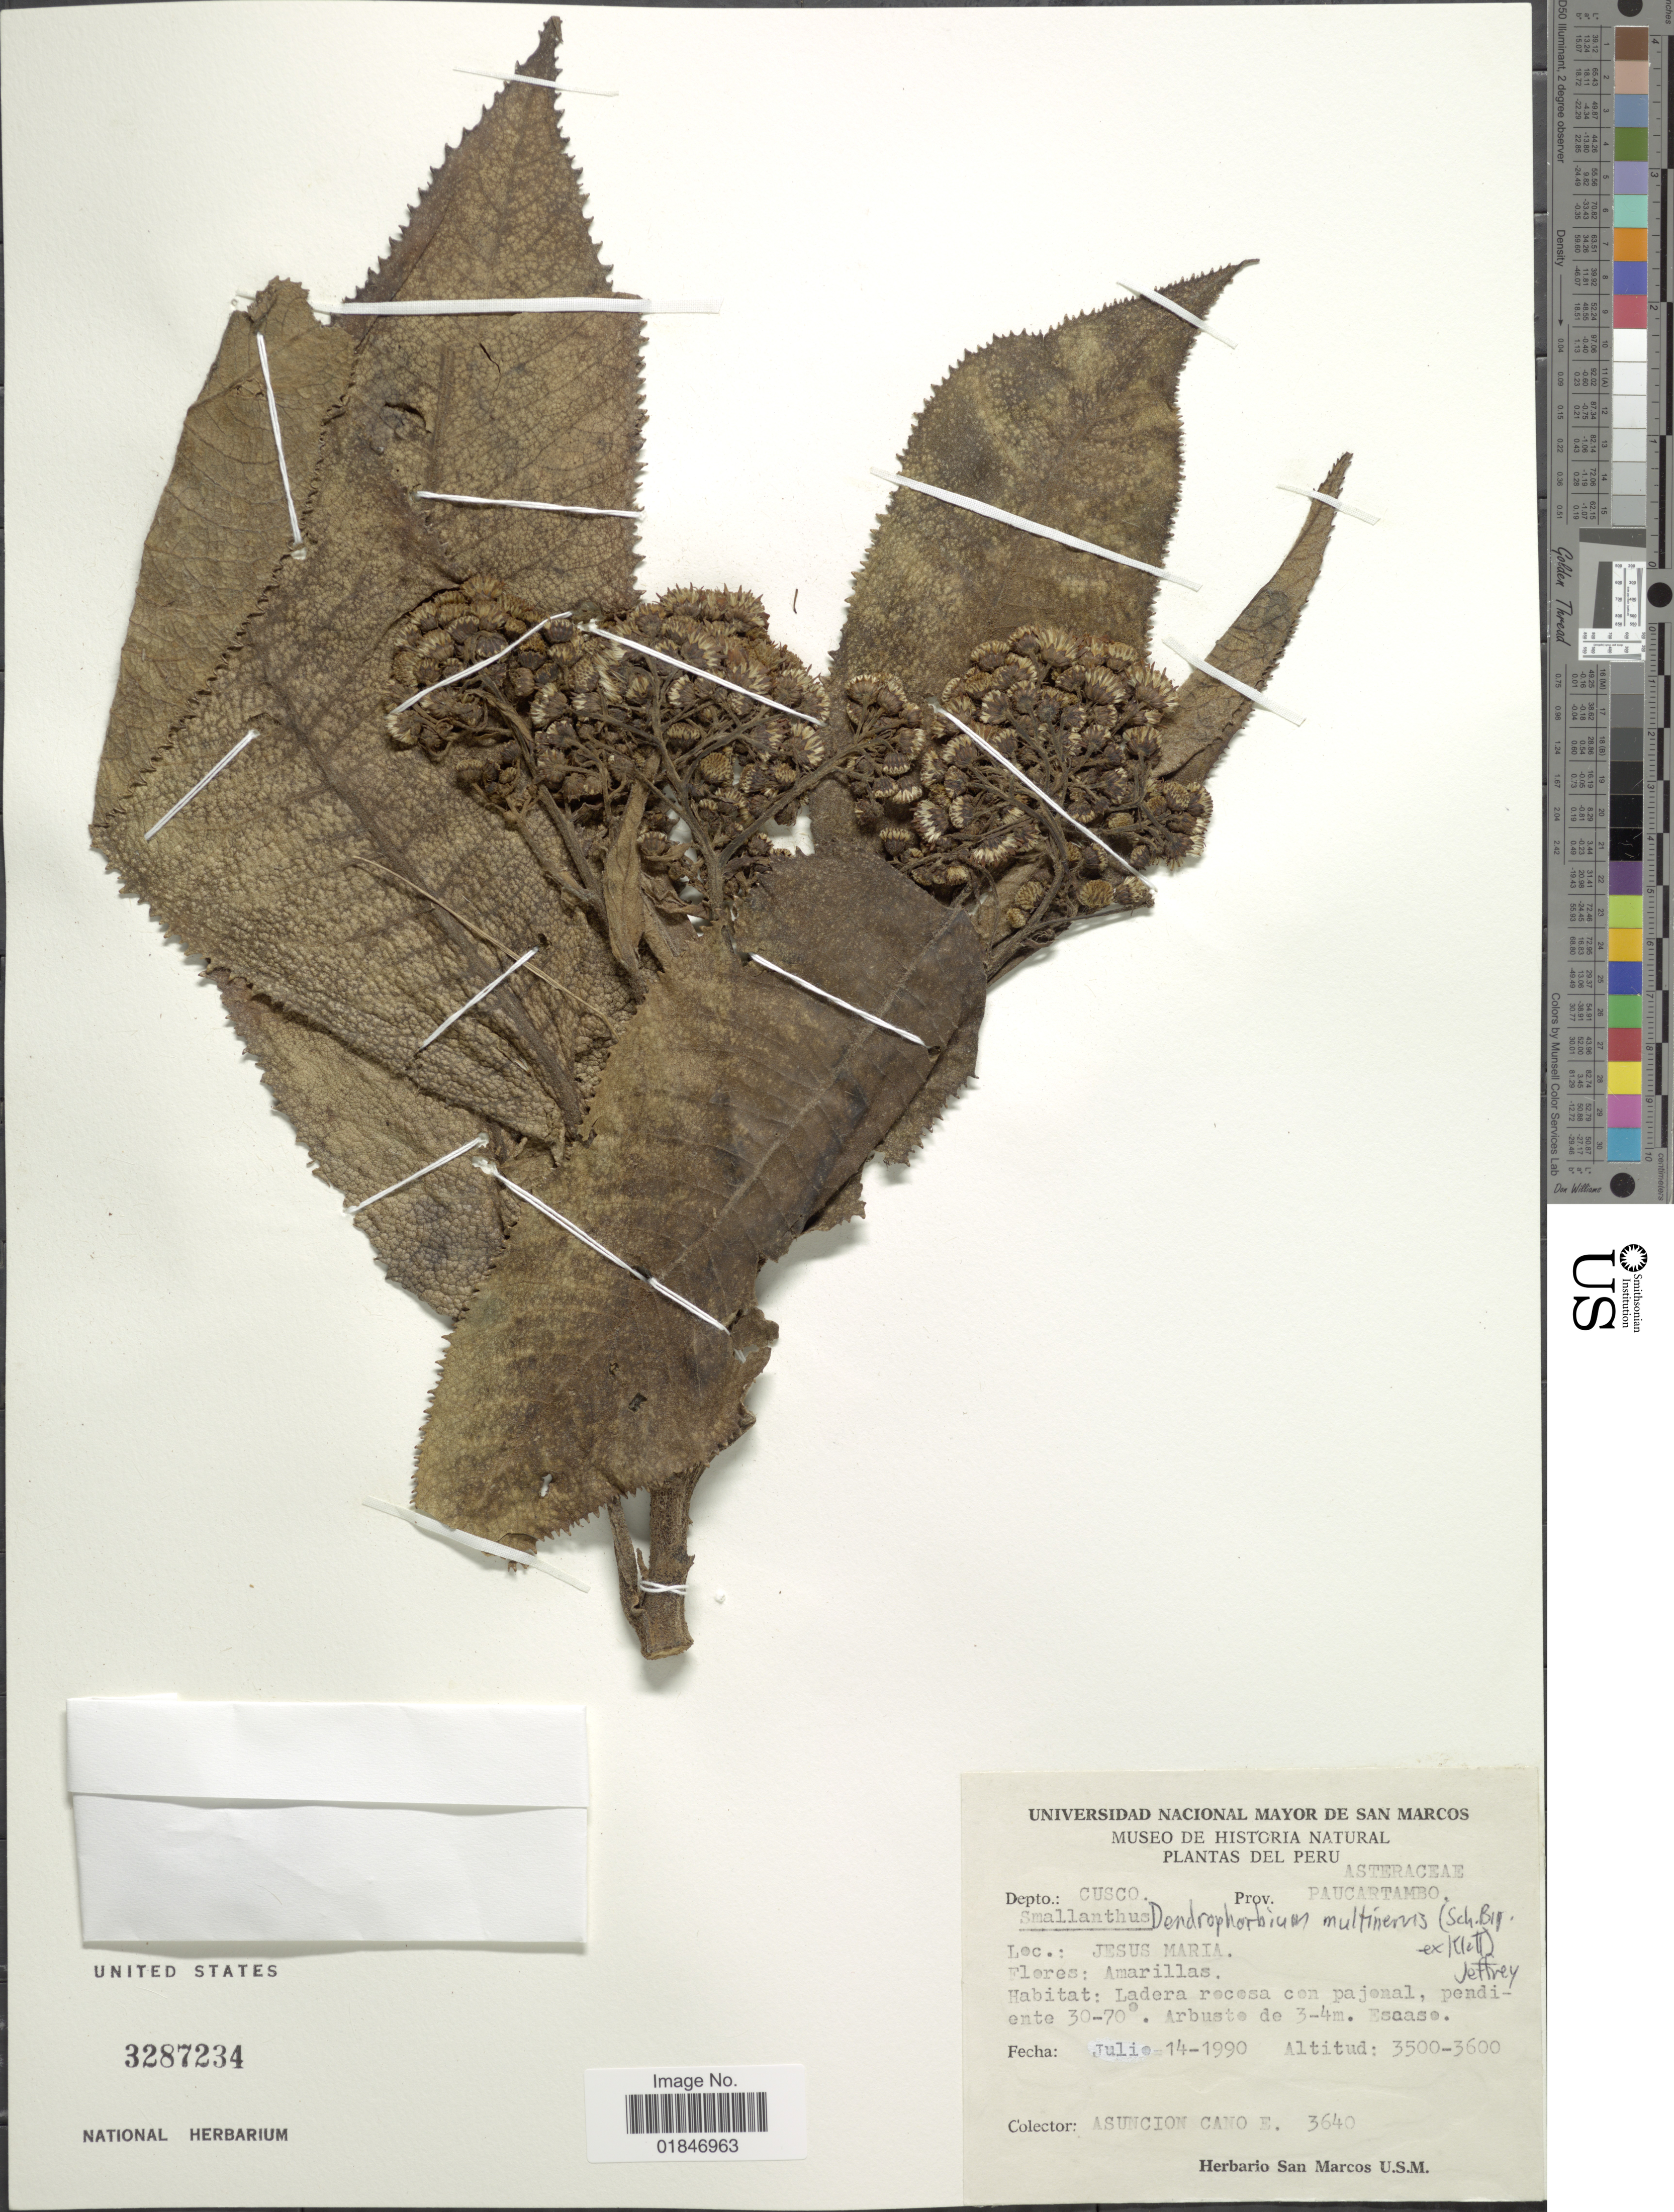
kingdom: Plantae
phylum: Tracheophyta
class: Magnoliopsida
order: Asterales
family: Asteraceae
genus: Dendrophorbium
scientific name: Dendrophorbium multinerve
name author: (Sch. Bip. ex Klatt) C. Jeffrey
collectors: A. Cano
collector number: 3640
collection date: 1990-07-14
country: Peru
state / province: Cusco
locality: Depto.: Cusco. Prov. Paucartambo. Jesus Maria.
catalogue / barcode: US 3287234